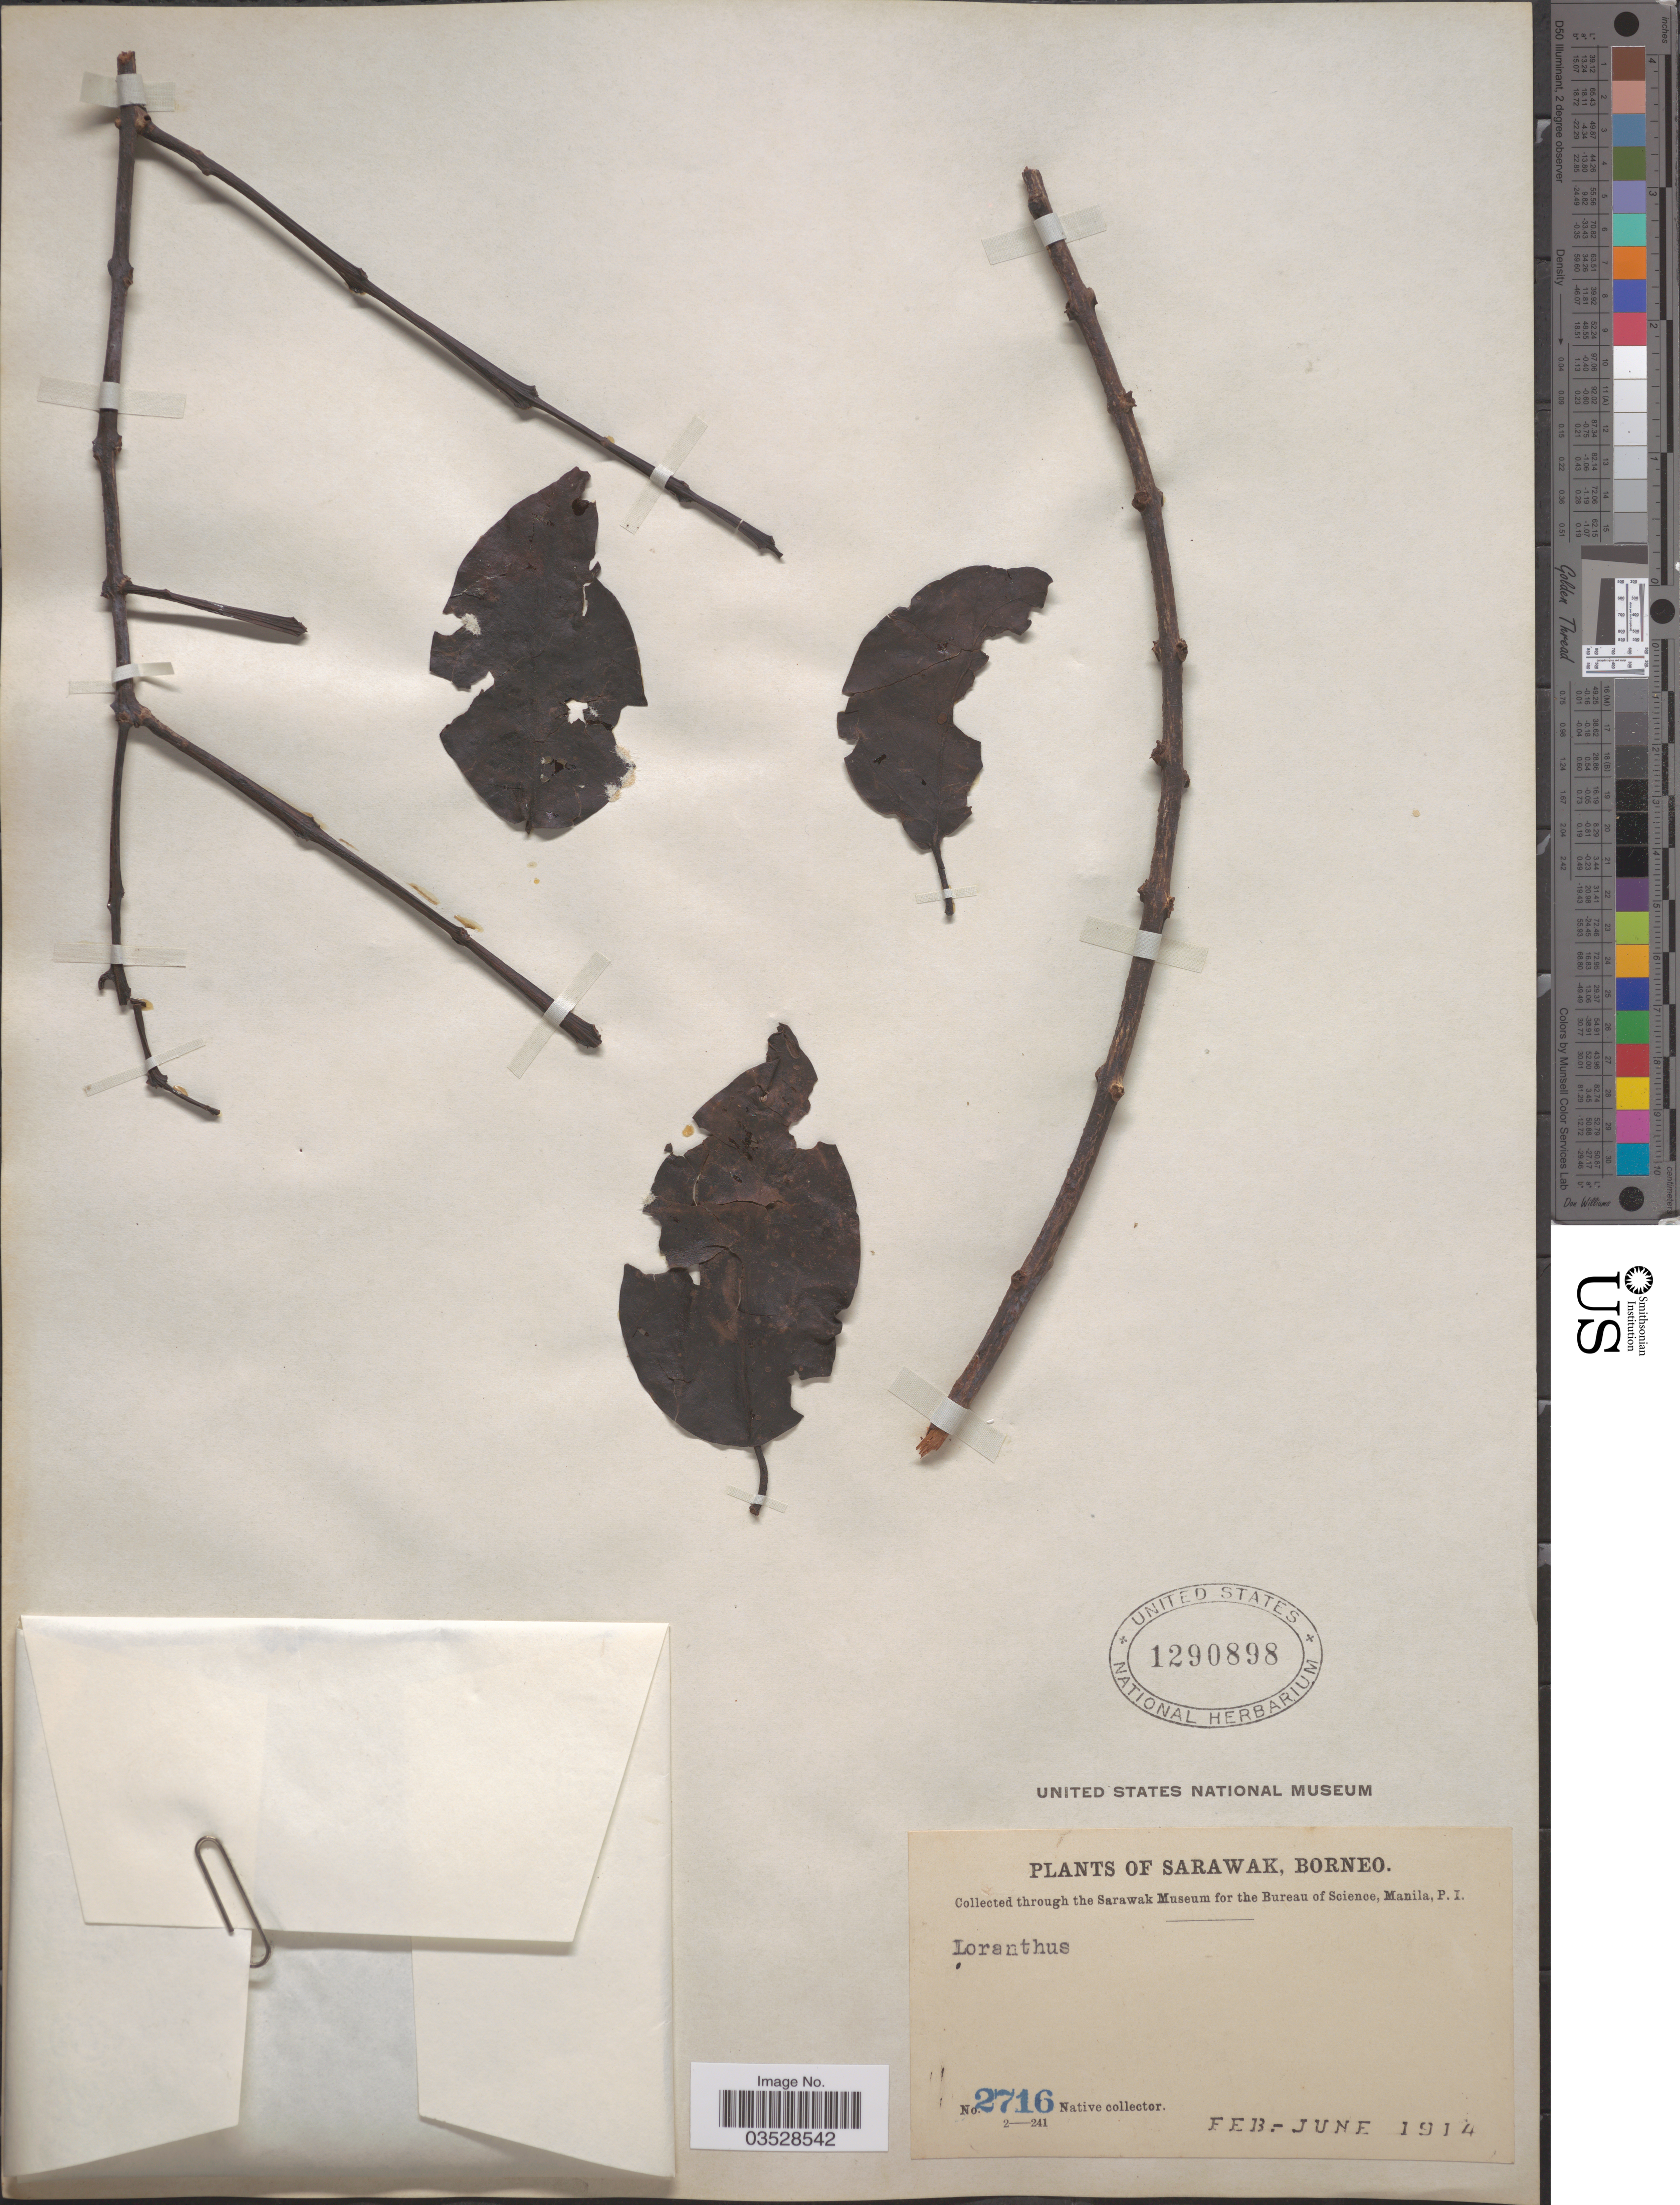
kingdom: Plantae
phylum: Tracheophyta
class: Magnoliopsida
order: Santalales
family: Loranthaceae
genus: Loranthus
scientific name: Loranthus sp.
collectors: Native collector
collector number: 2716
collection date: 1914-02/1914-06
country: Malaysia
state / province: Sarawak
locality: Borneo.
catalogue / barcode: US 1290898